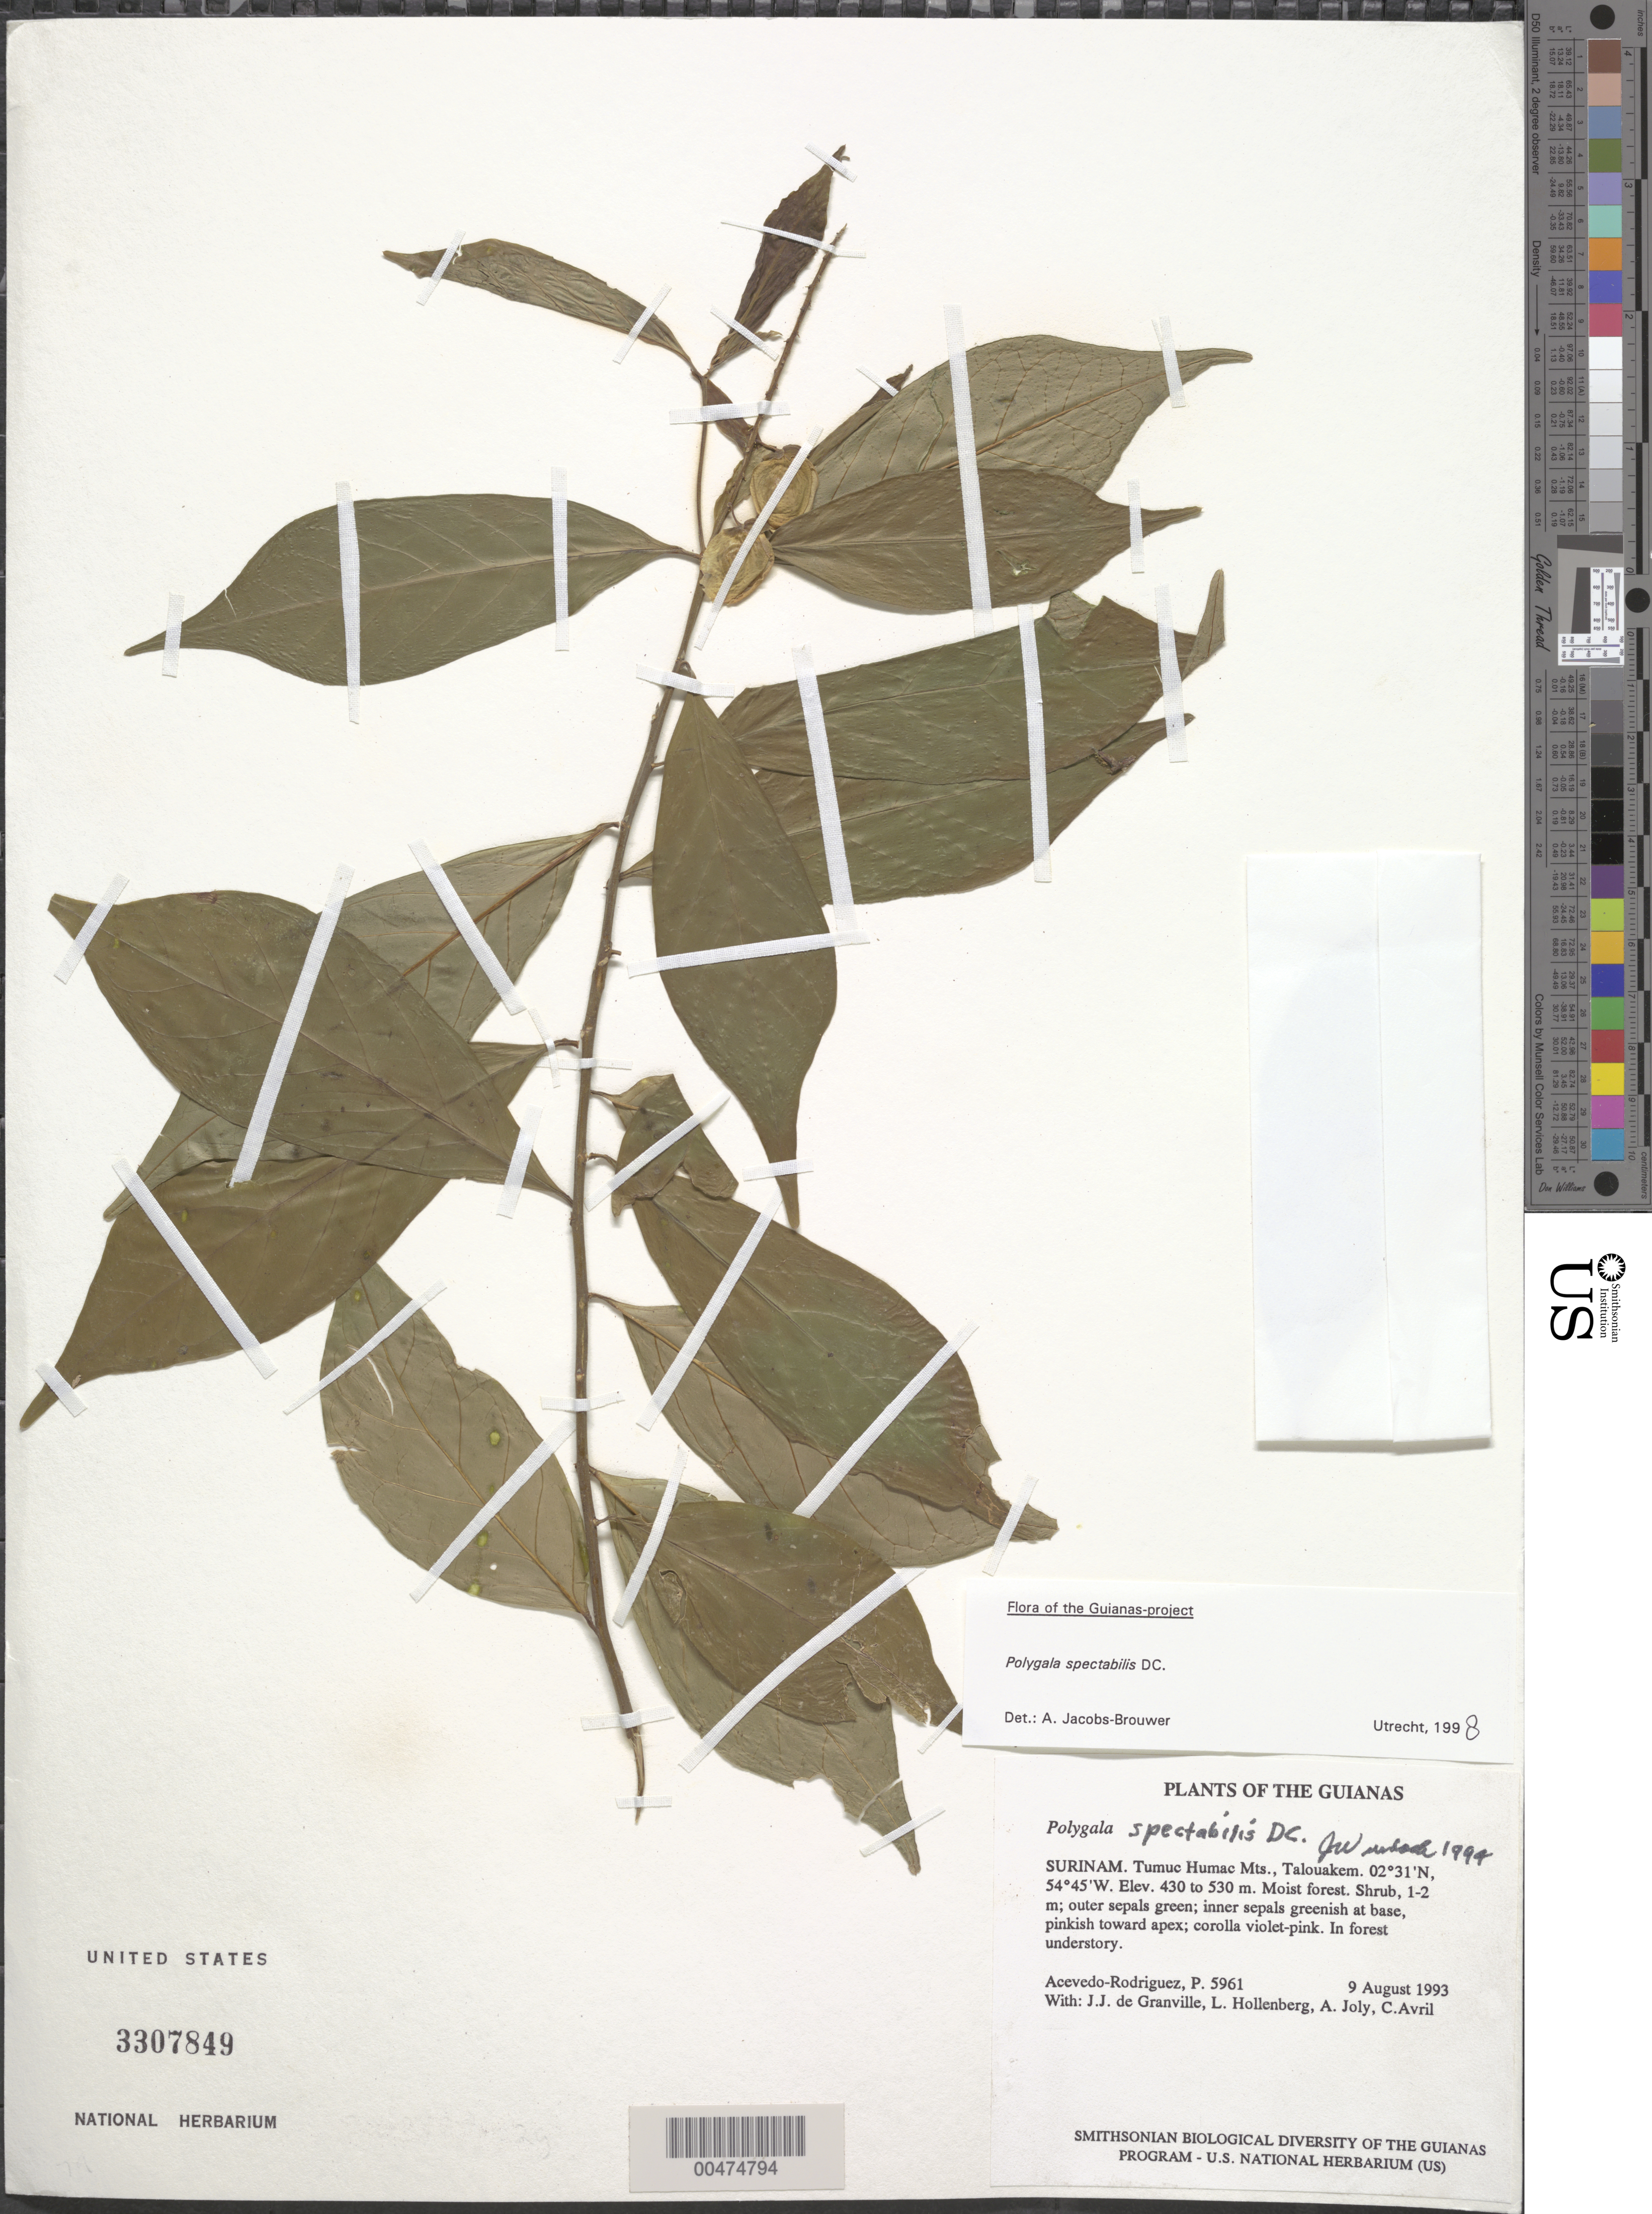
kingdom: Plantae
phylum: Tracheophyta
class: Magnoliopsida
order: Fabales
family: Polygalaceae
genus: Caamembeca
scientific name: Caamembeca spectabilis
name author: (DC.) J.F.B. Pastore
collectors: P. Acevedo-Rodr., J.-J. de Granville, A. Joly & L. Hollenberg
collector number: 5961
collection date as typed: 09 Aug 1993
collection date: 1993-08-09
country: Suriname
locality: Tumuc Humac Mts., Talouakem.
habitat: In forest understory.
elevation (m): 430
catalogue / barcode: US 3307849